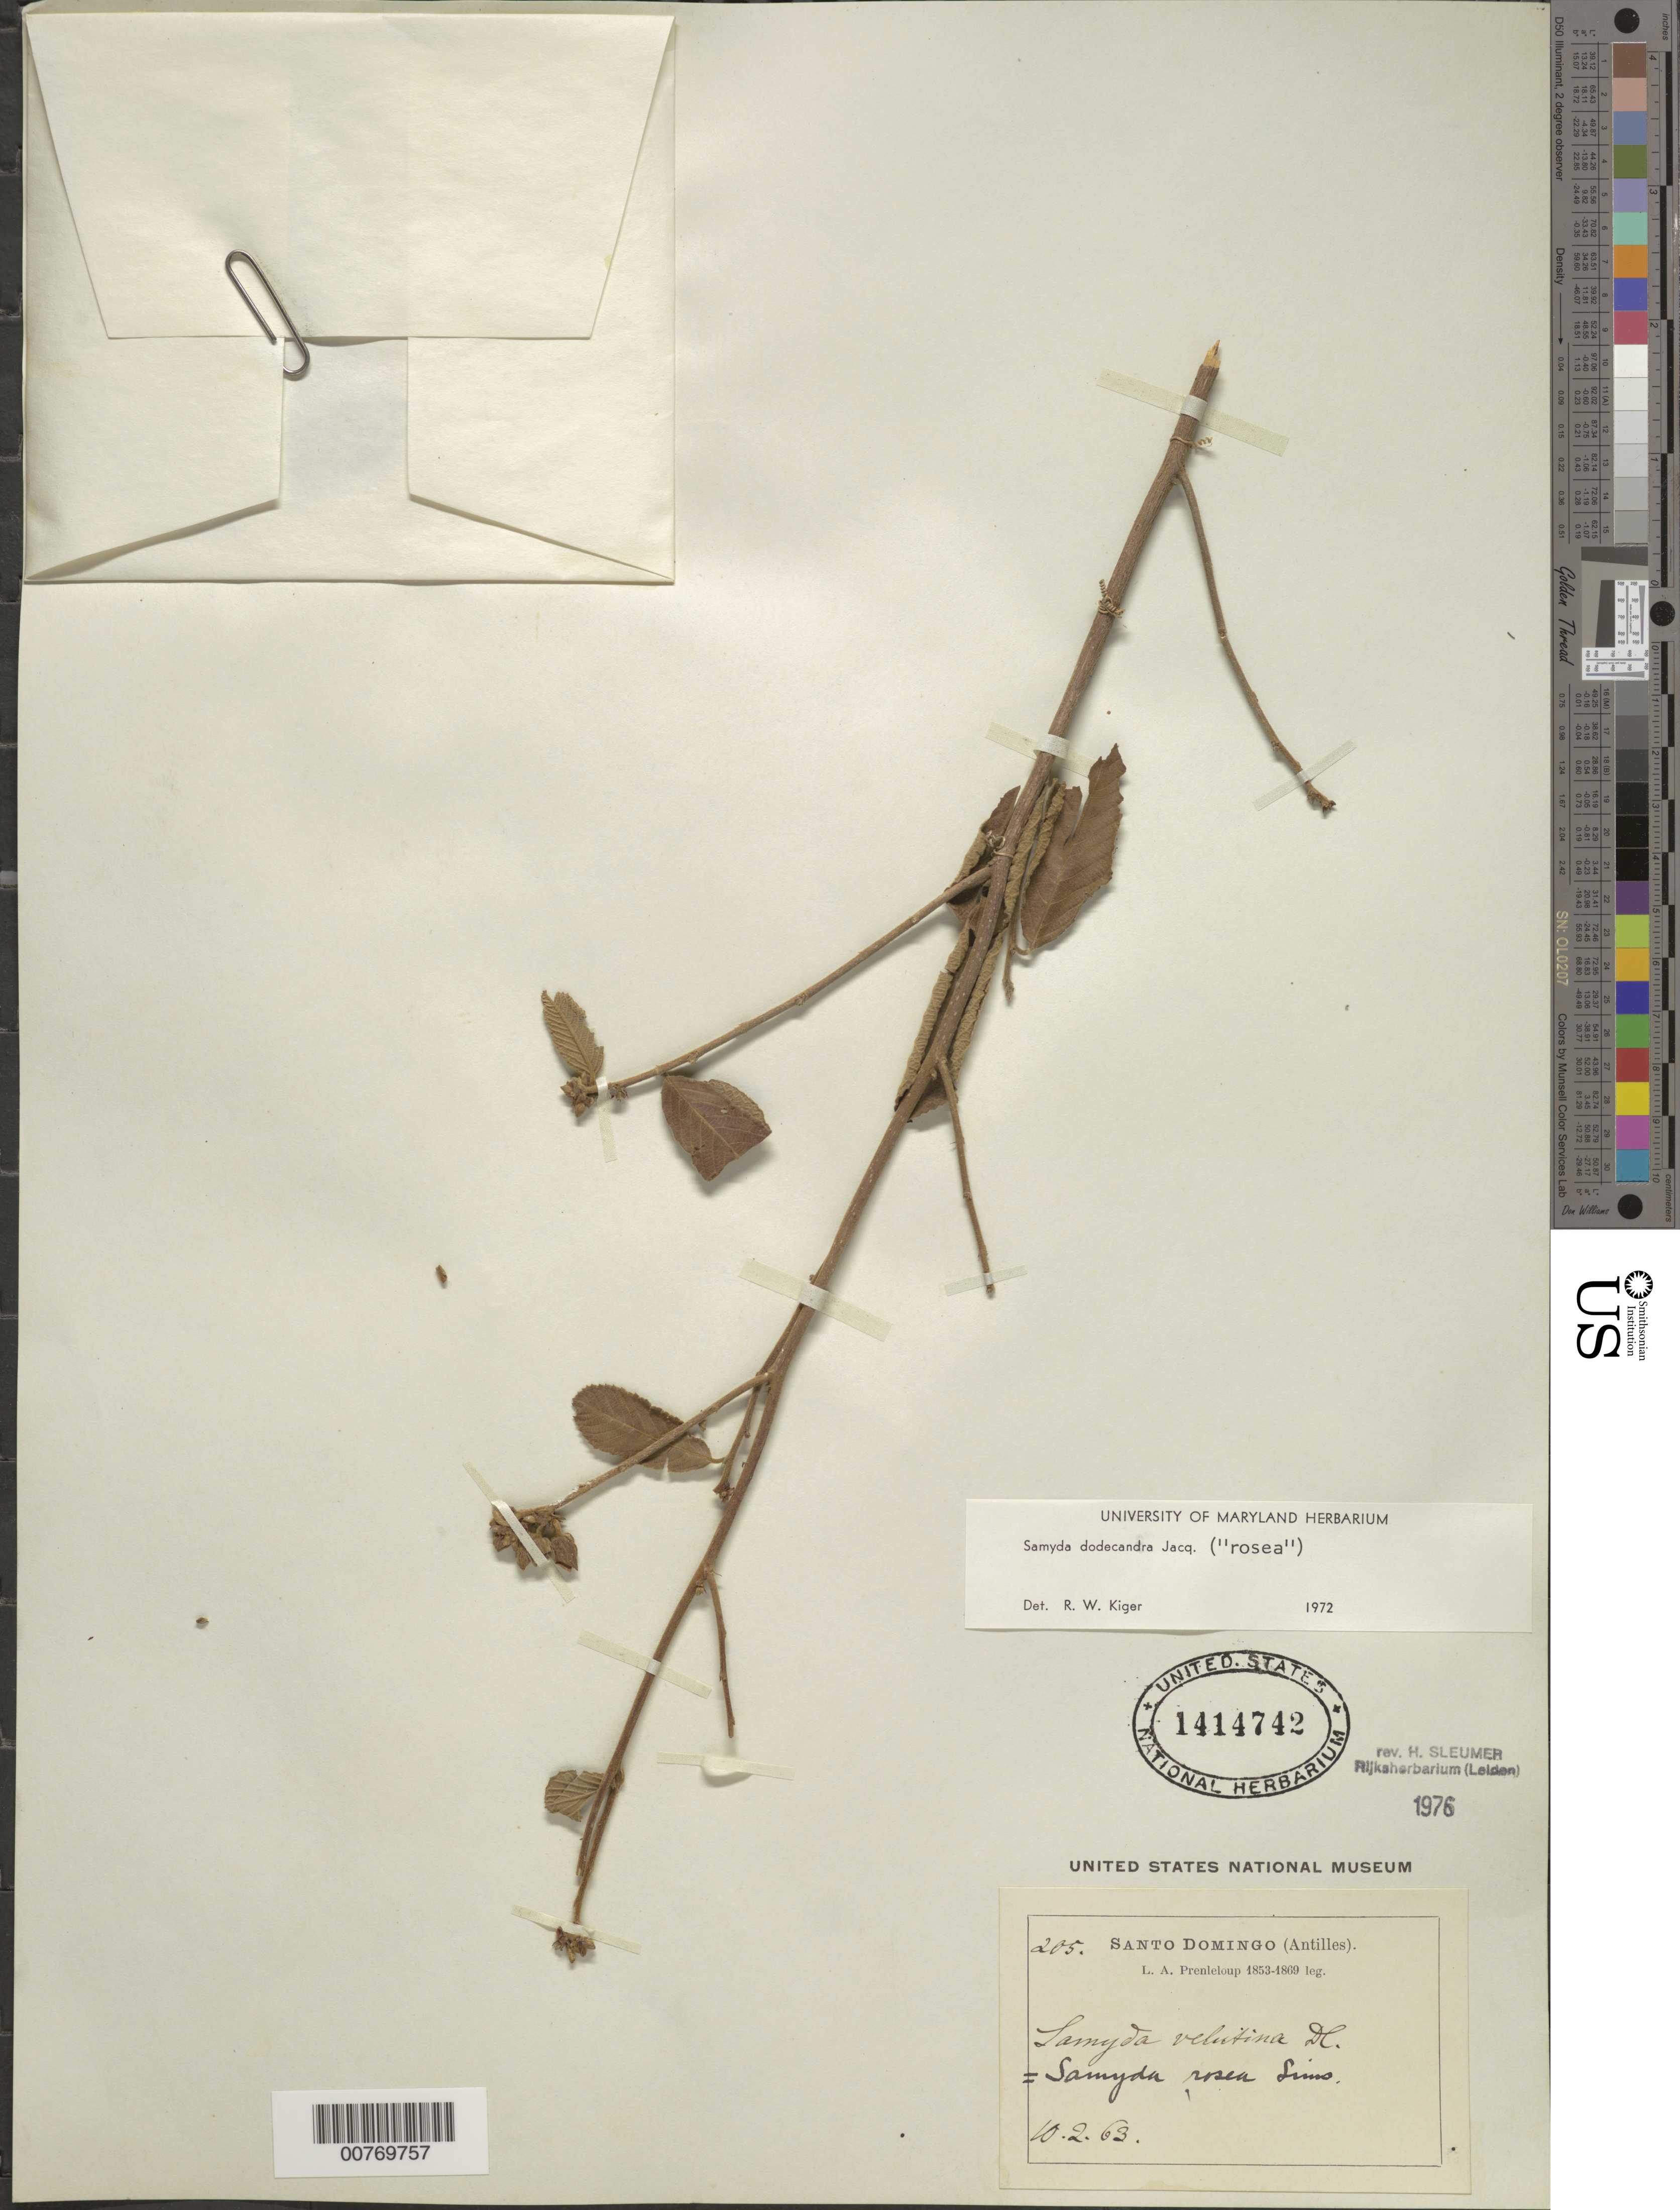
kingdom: Plantae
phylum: Tracheophyta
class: Magnoliopsida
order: Malpighiales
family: Salicaceae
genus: Casearia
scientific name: Casearia dodecandra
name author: (Jacq.) T. Samar. & M.H. Alford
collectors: L. Prenleloup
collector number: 205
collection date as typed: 10 Feb 1863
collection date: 1863-02-10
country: Dominican Republic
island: Hispaniola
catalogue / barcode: US 1414742